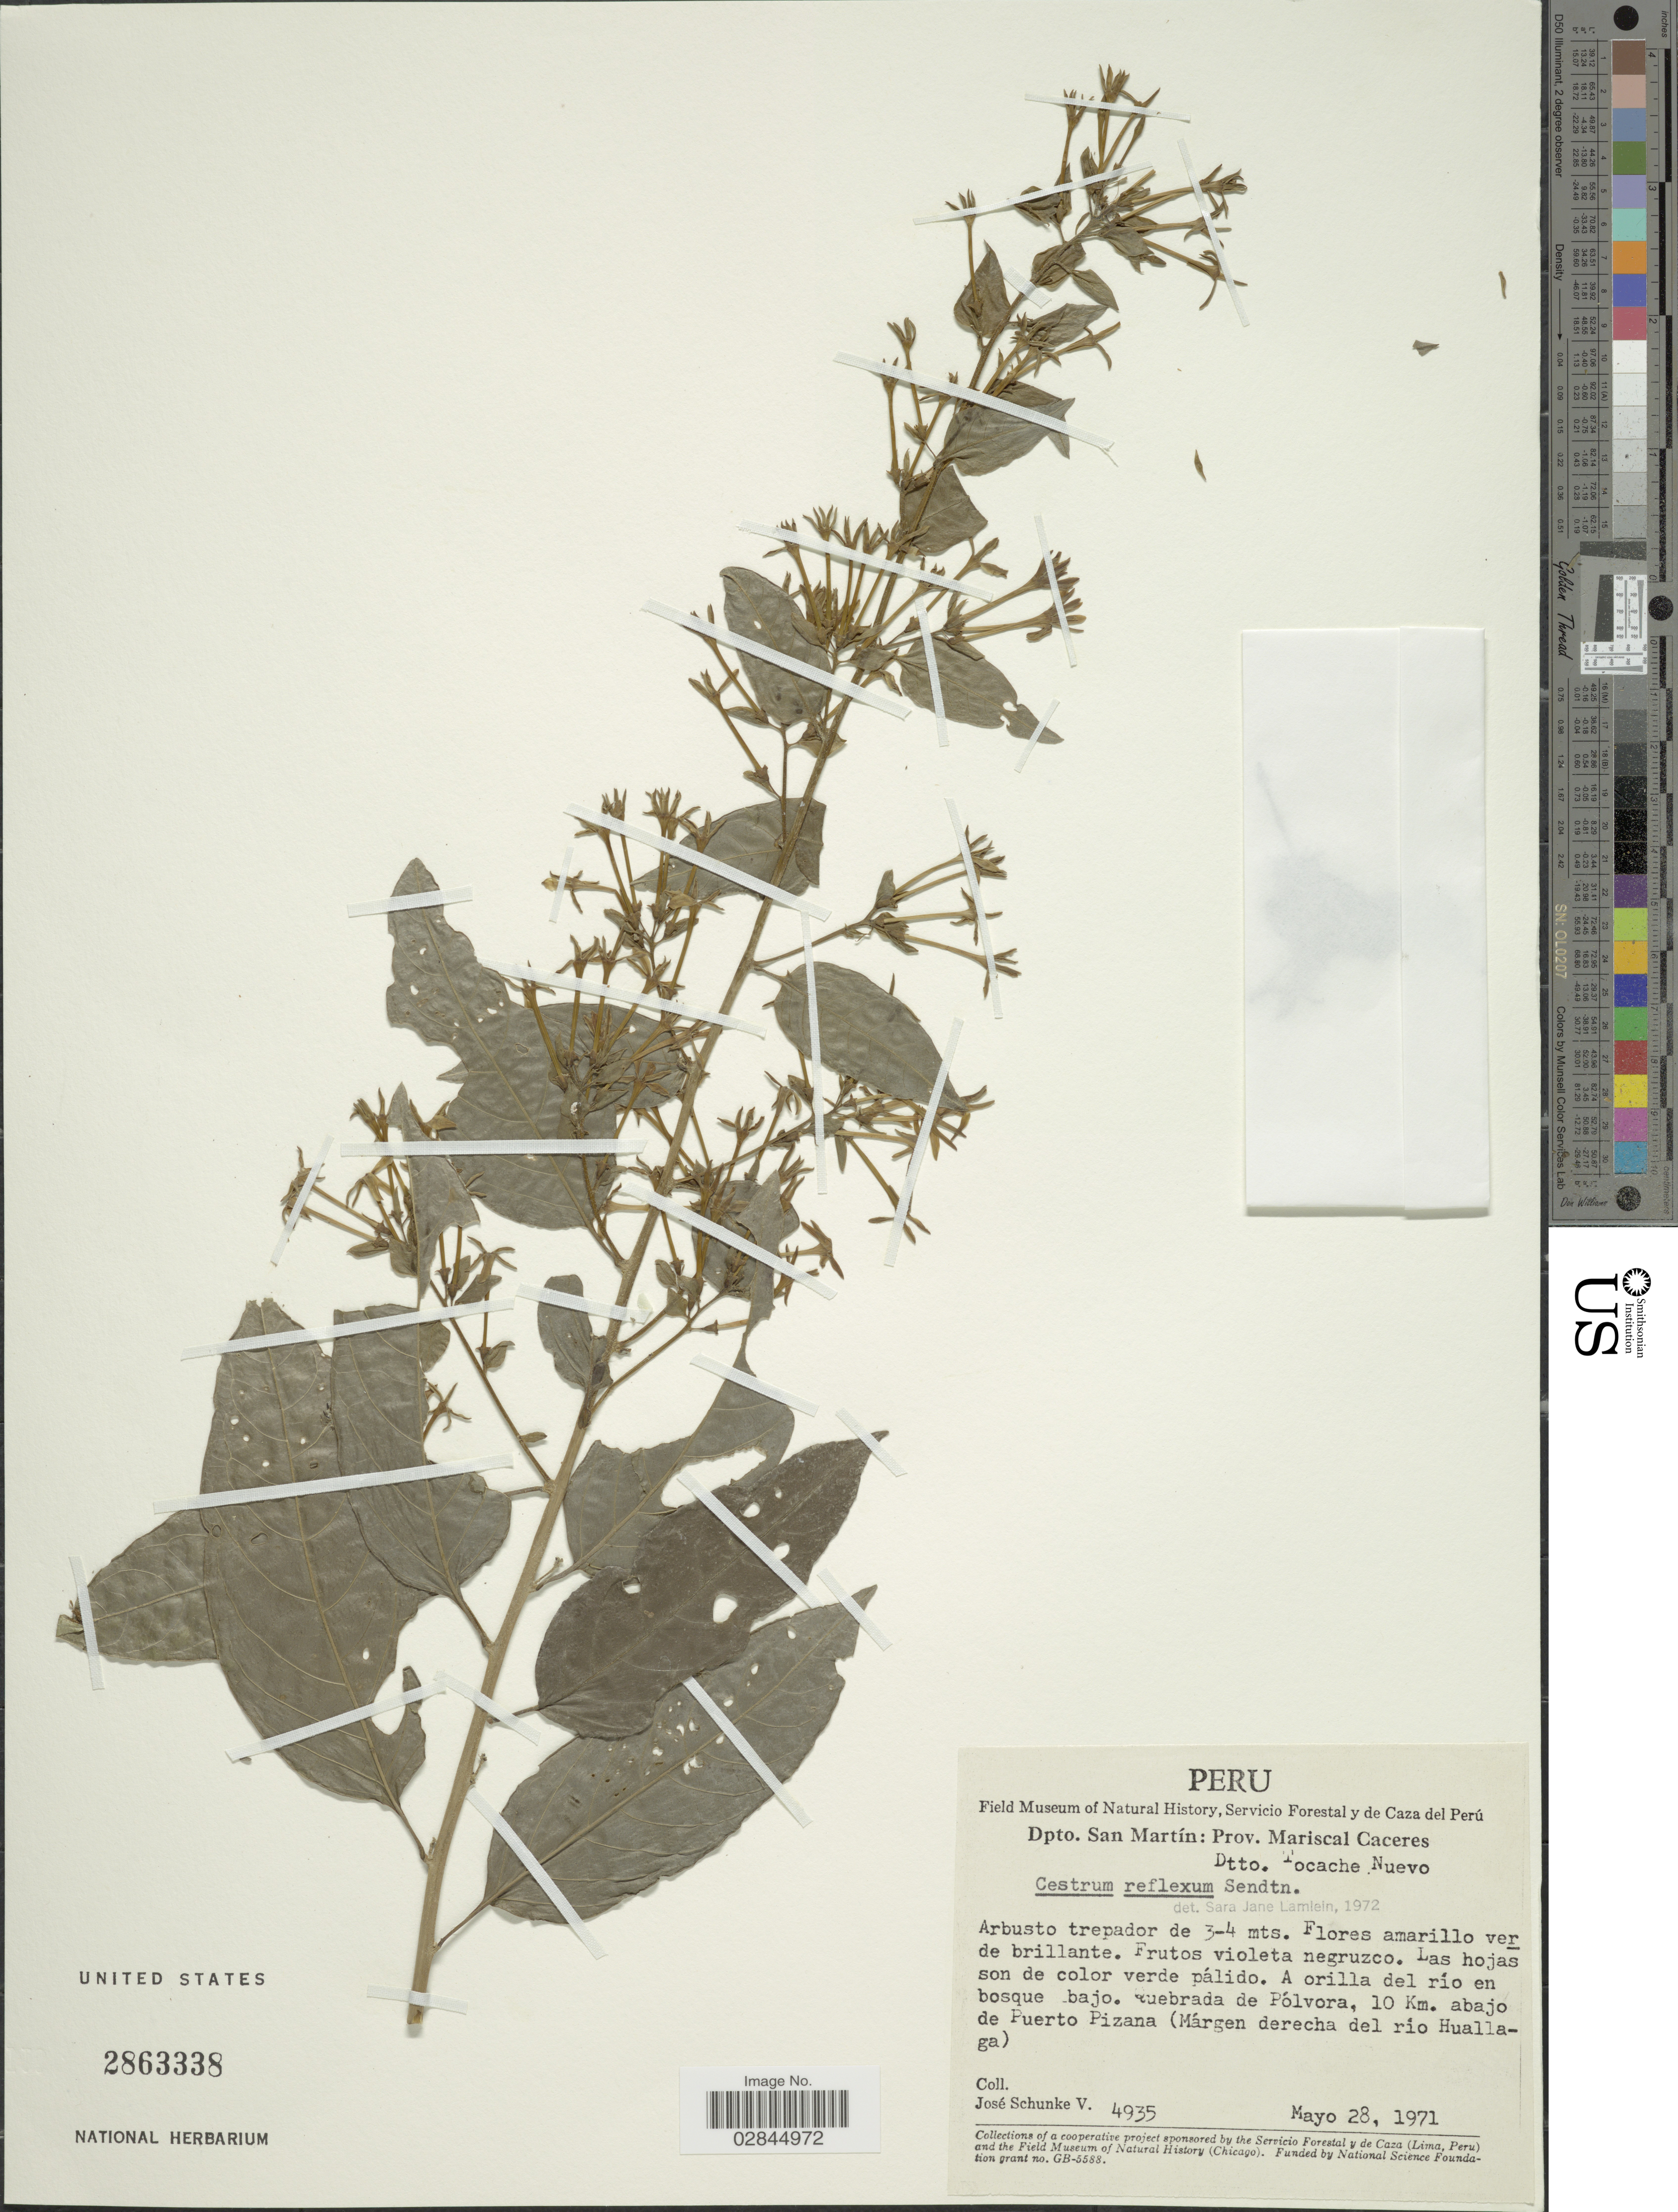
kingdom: Plantae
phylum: Tracheophyta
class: Magnoliopsida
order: Solanales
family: Solanaceae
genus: Cestrum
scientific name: Cestrum reflexum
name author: Sendtn.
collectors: J. Schunke Vigo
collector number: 4935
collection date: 1971-05-28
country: Peru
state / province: San Martín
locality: Dpto. San Martín: Prov. Mariscal Caceres. Dtto. Tocache Nuevo. A orilla del río en bosque bajo. Quebrada de Pólvora, 10 Km. abajo de Puerto Pizana (Márgen derecha del río Huallaga).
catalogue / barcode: US 2863338